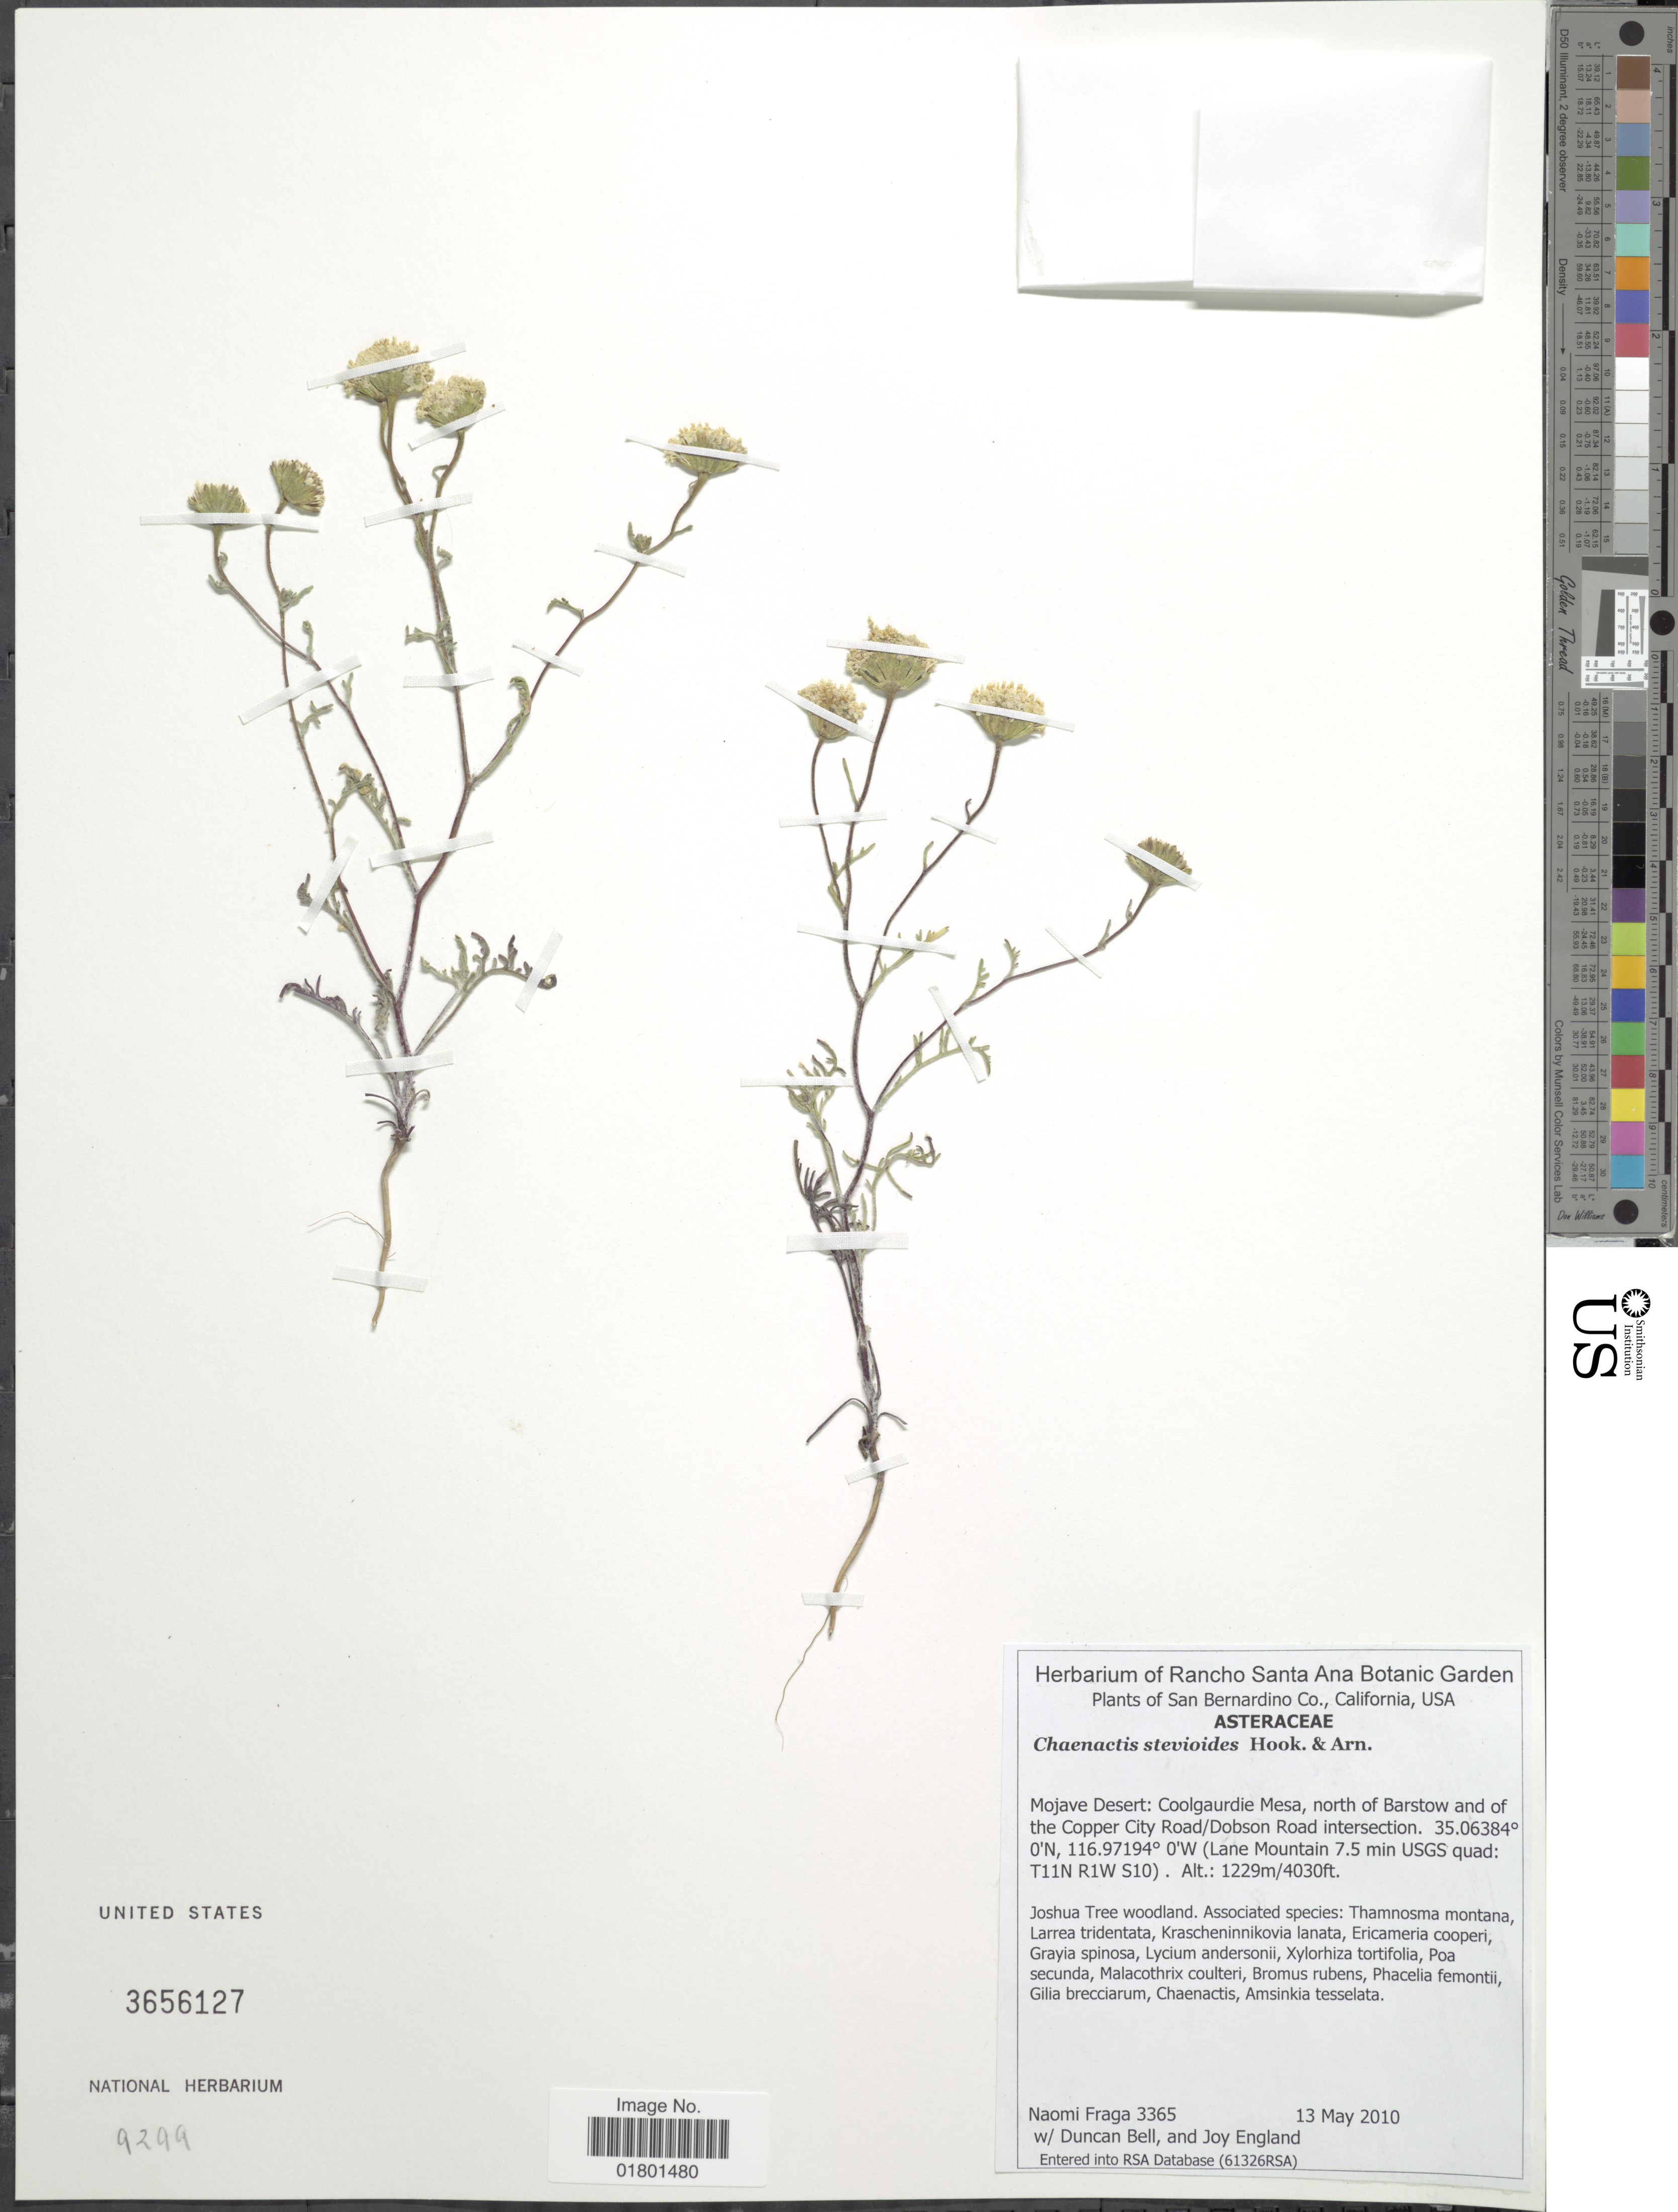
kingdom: Plantae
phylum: Tracheophyta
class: Magnoliopsida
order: Asterales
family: Asteraceae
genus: Chaenactis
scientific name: Chaenactis stevioides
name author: Hook. & Arn.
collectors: N. Fraga, D. S. Bell & J. England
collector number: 3365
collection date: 2010-05-13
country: United States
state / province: California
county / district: San Bernardino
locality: San Bernardino Co., Mojave Desert: Coolgaurdie Mesa, north of Barstow and of the Copper City Road/Dobson Road intersection (Lane Mountain 7.5 min USGS quad: T11N R1W S10), Joshua Tree woodland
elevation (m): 1228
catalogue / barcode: US 3656127